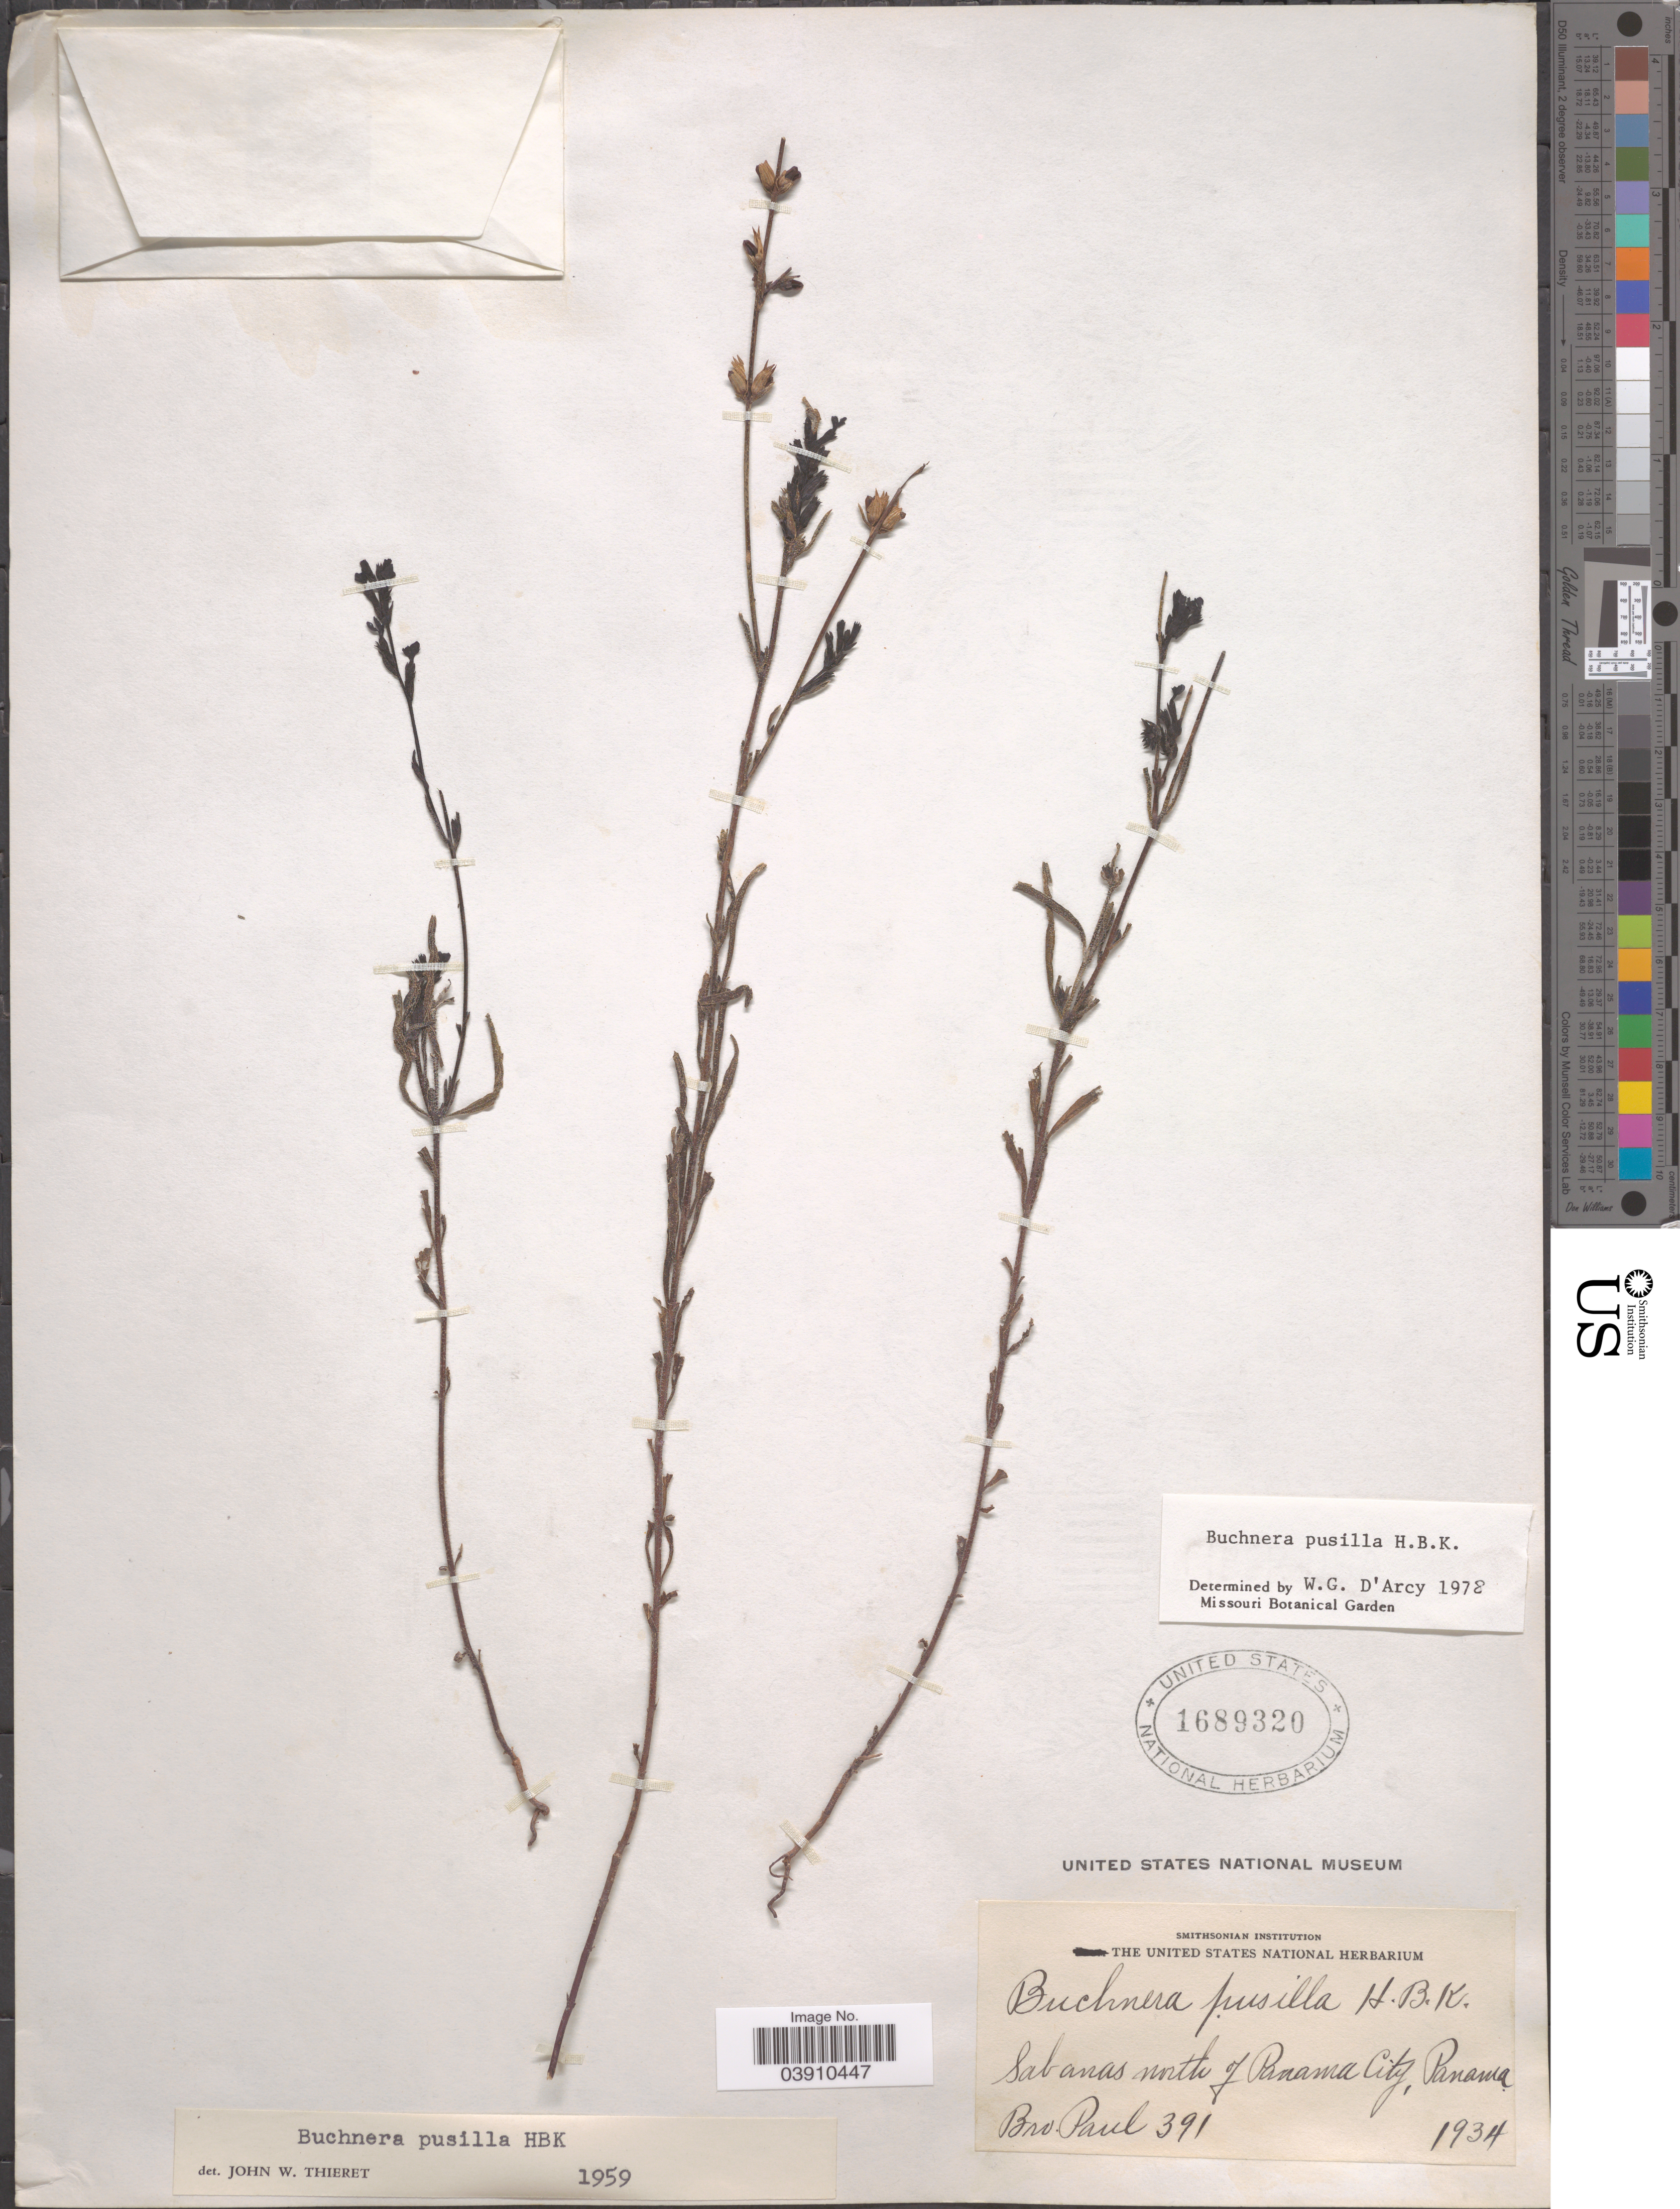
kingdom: Plantae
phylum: Tracheophyta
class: Magnoliopsida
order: Lamiales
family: Orobanchaceae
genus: Buchnera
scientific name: Buchnera pusilla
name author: Kunth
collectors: B. Paul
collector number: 391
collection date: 1934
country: Panama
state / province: Panamá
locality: Sabanas north of Panama City.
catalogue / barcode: US 1689320